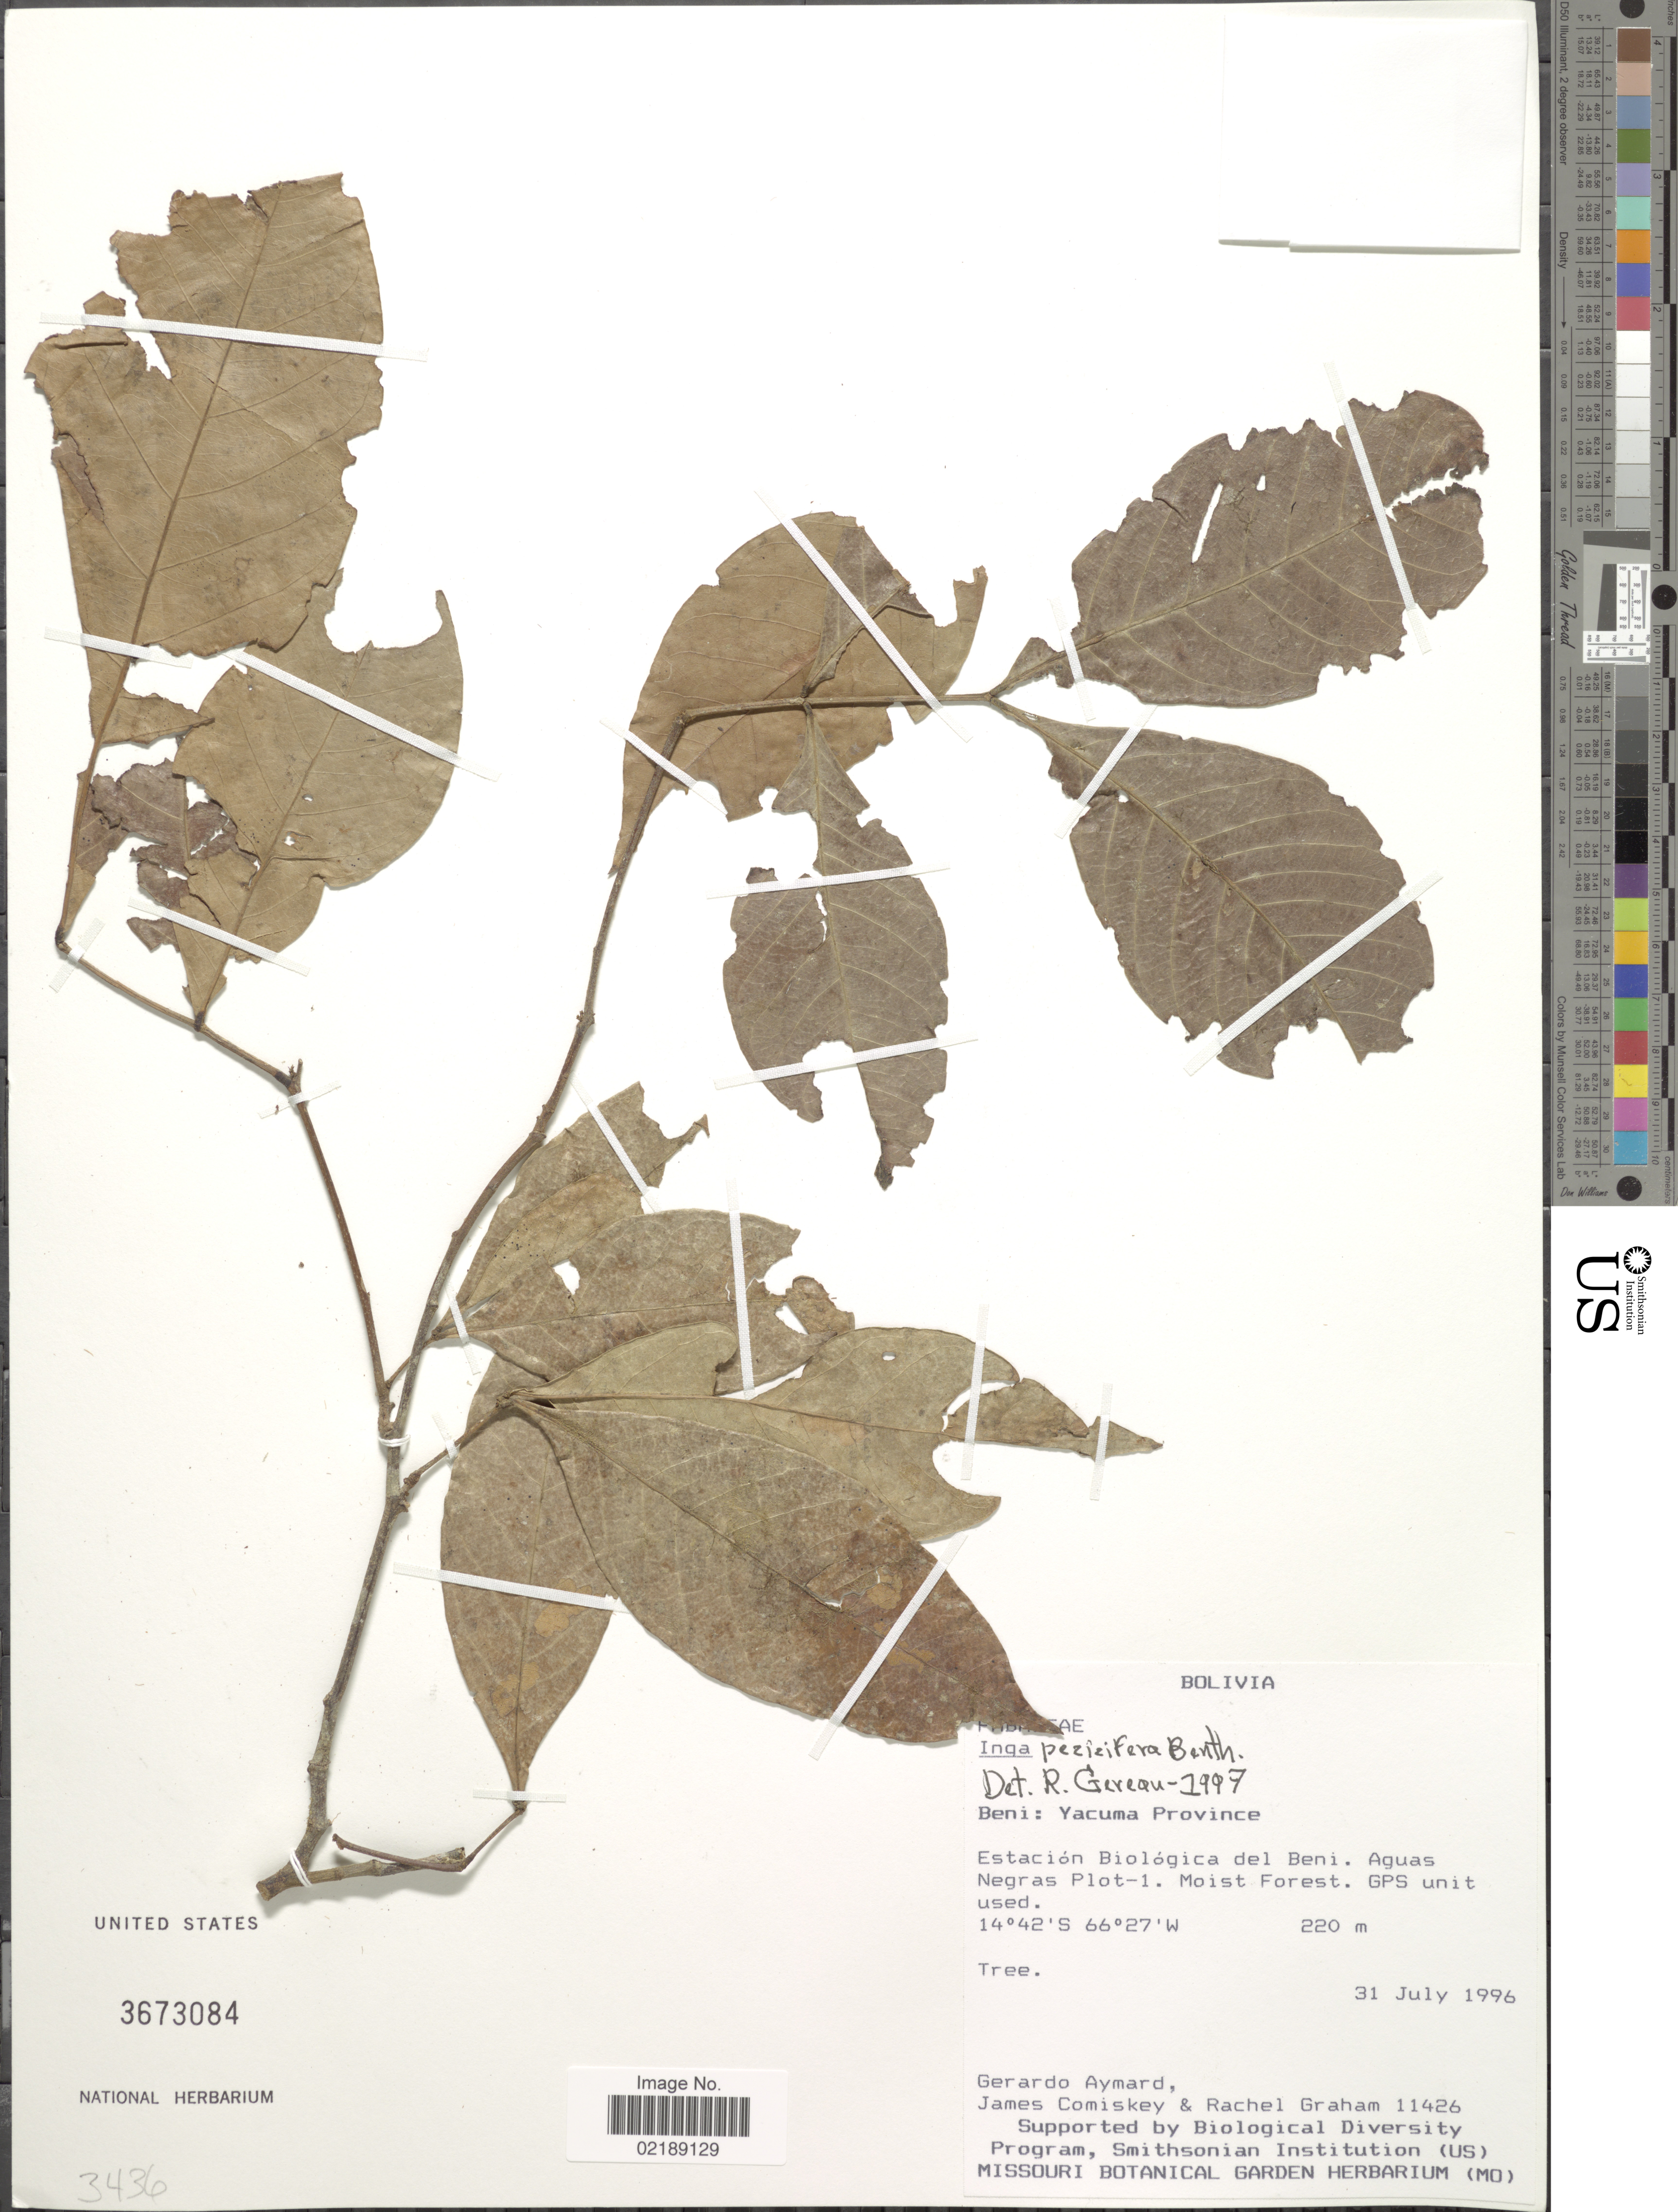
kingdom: Plantae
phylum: Tracheophyta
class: Magnoliopsida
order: Fabales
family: Fabaceae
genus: Inga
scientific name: Inga pezizifera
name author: Benth.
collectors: G. A. Aymard, J. A. Comiskey & R. Graham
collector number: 11426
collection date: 1996-07-31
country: Bolivia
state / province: Beni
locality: Yacuma Province, Estacion Biologica del Beni, Aguas Negras Plot-1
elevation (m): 220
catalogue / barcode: US 3673084